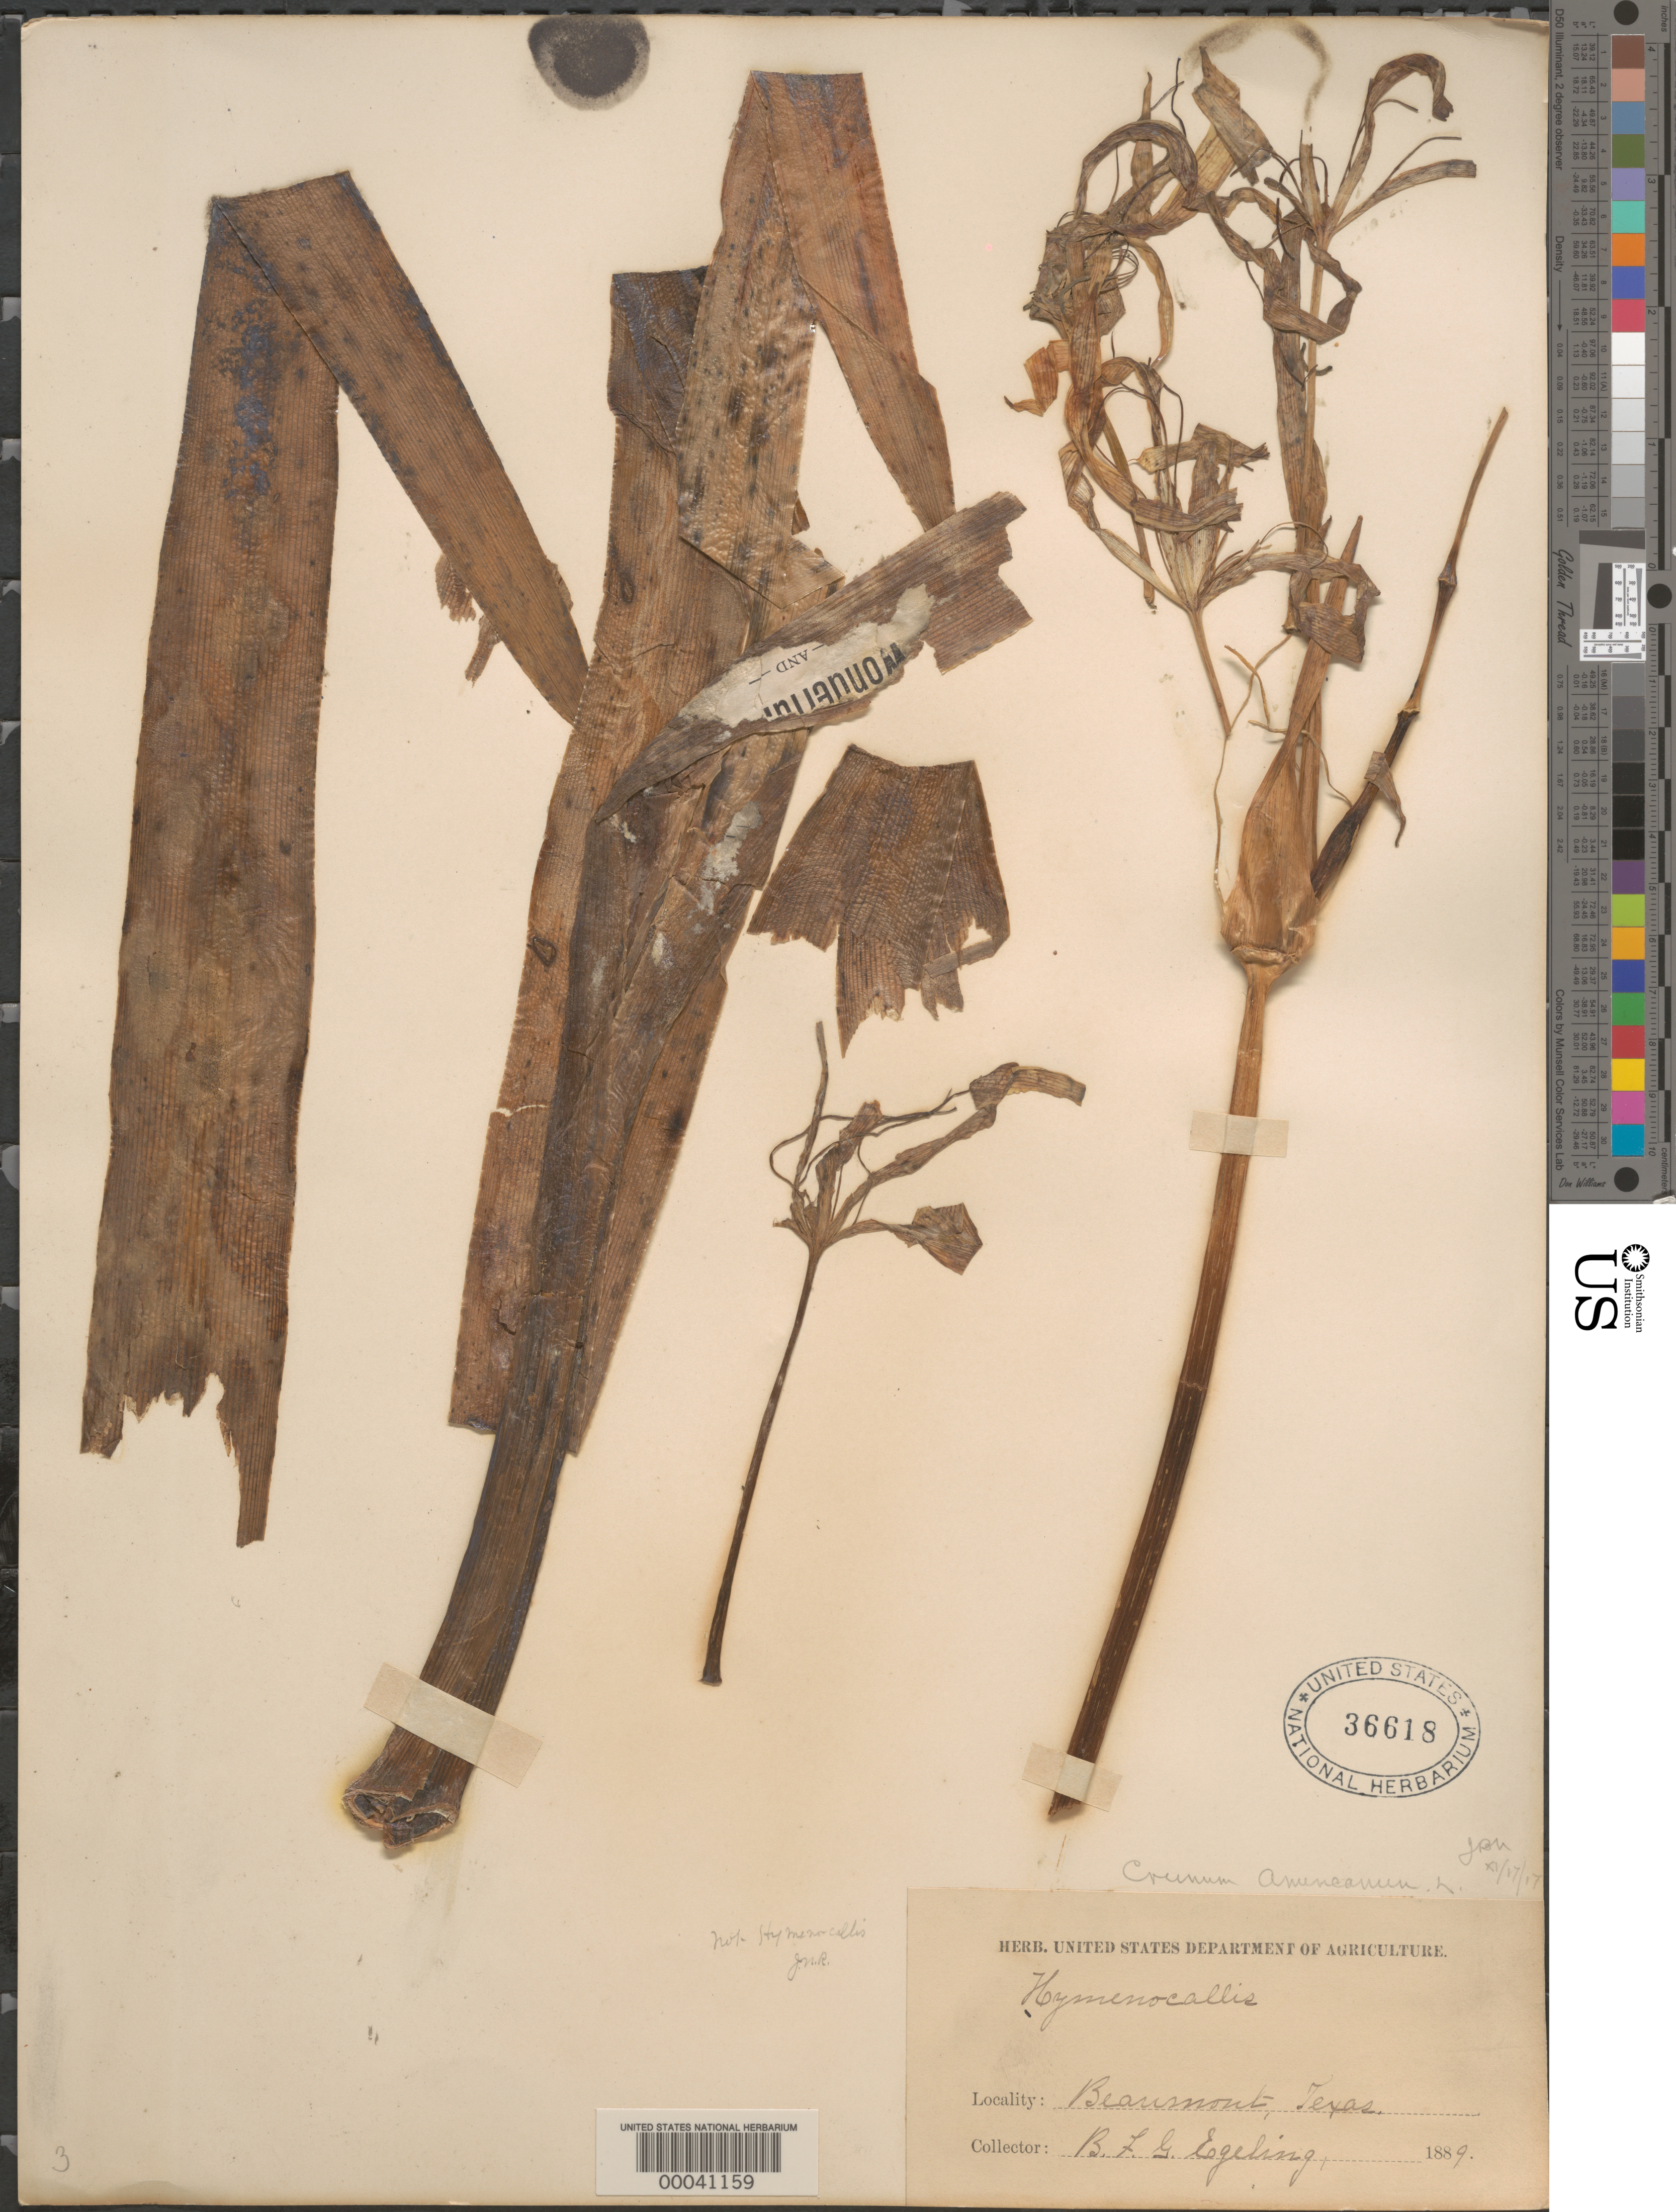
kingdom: Plantae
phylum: Tracheophyta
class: Liliopsida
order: Asparagales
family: Amaryllidaceae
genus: Crinum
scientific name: Crinum americanum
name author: L.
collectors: B. Egeling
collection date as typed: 1844 to -- --- 1846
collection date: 1844/1846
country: United States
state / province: Texas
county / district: Jefferson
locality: Beaumont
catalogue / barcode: US 36618